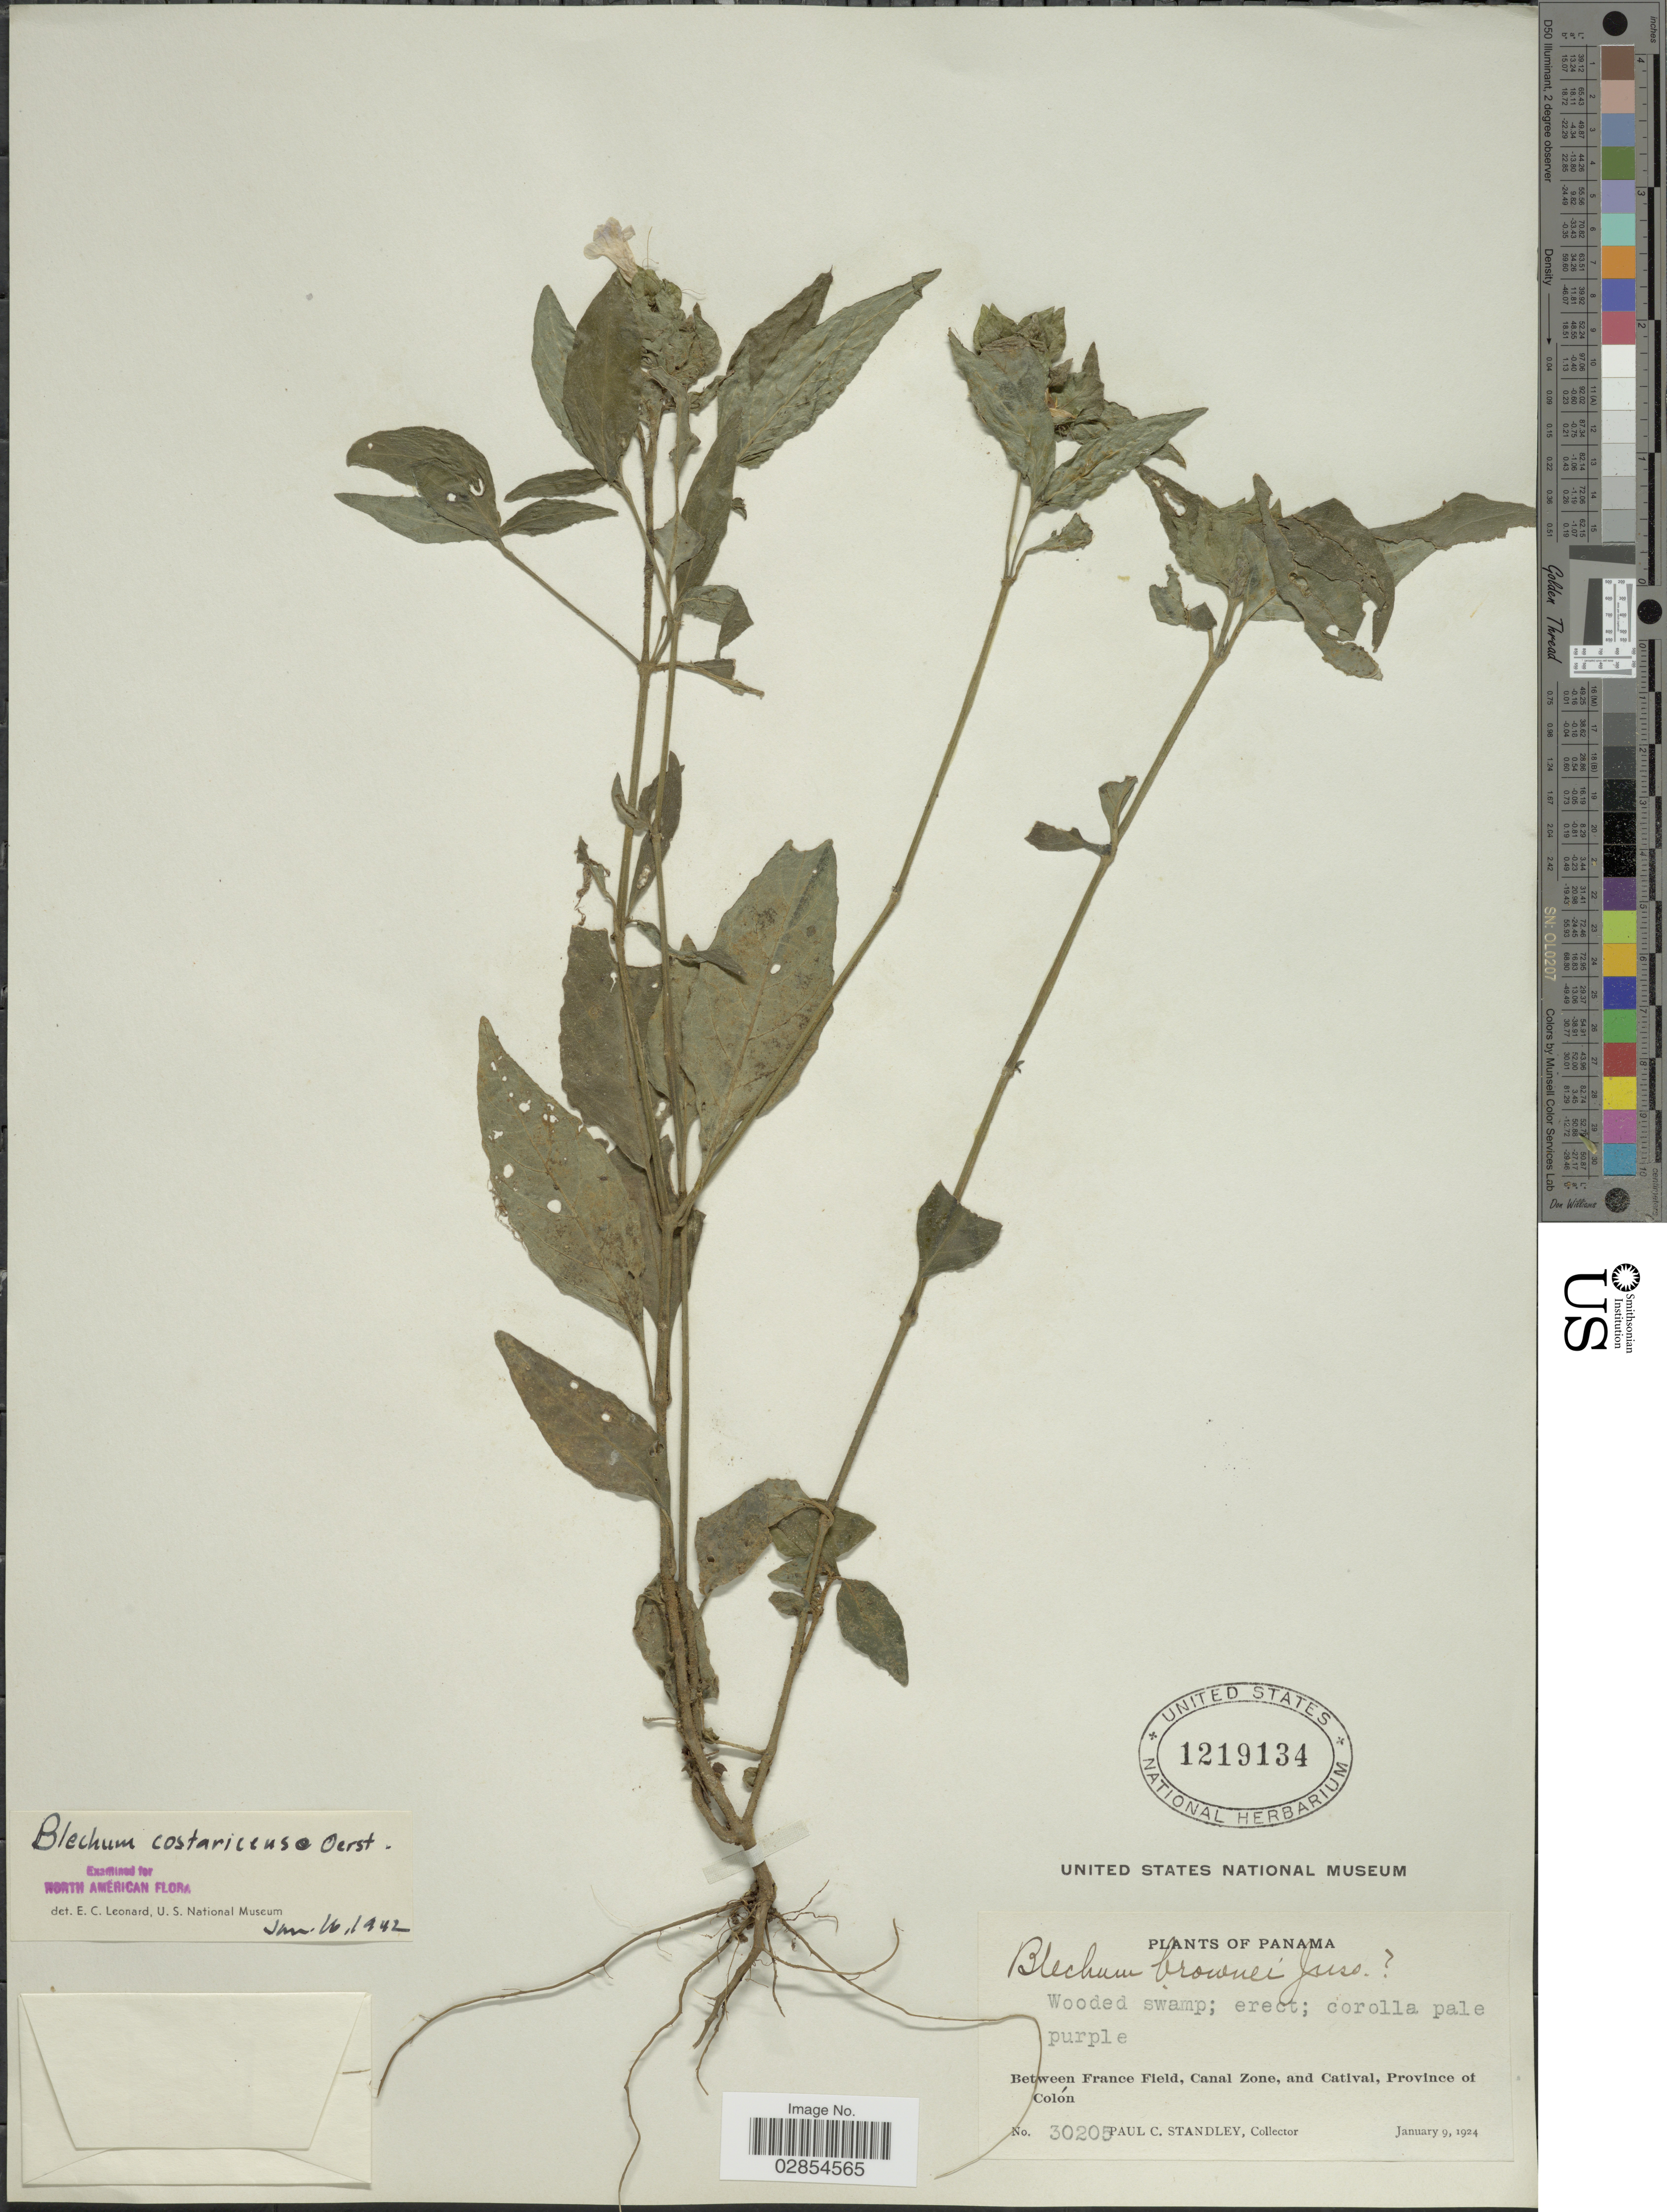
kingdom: Plantae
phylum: Tracheophyta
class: Magnoliopsida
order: Lamiales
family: Acanthaceae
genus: Blechum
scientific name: Blechum costaricense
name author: Oerst.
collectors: P. C. Standley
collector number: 30205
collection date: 1924-01-09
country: Panama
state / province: Colón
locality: Between France Field, Canal Zone, and Catival, Province of Colón.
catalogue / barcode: US 1219134